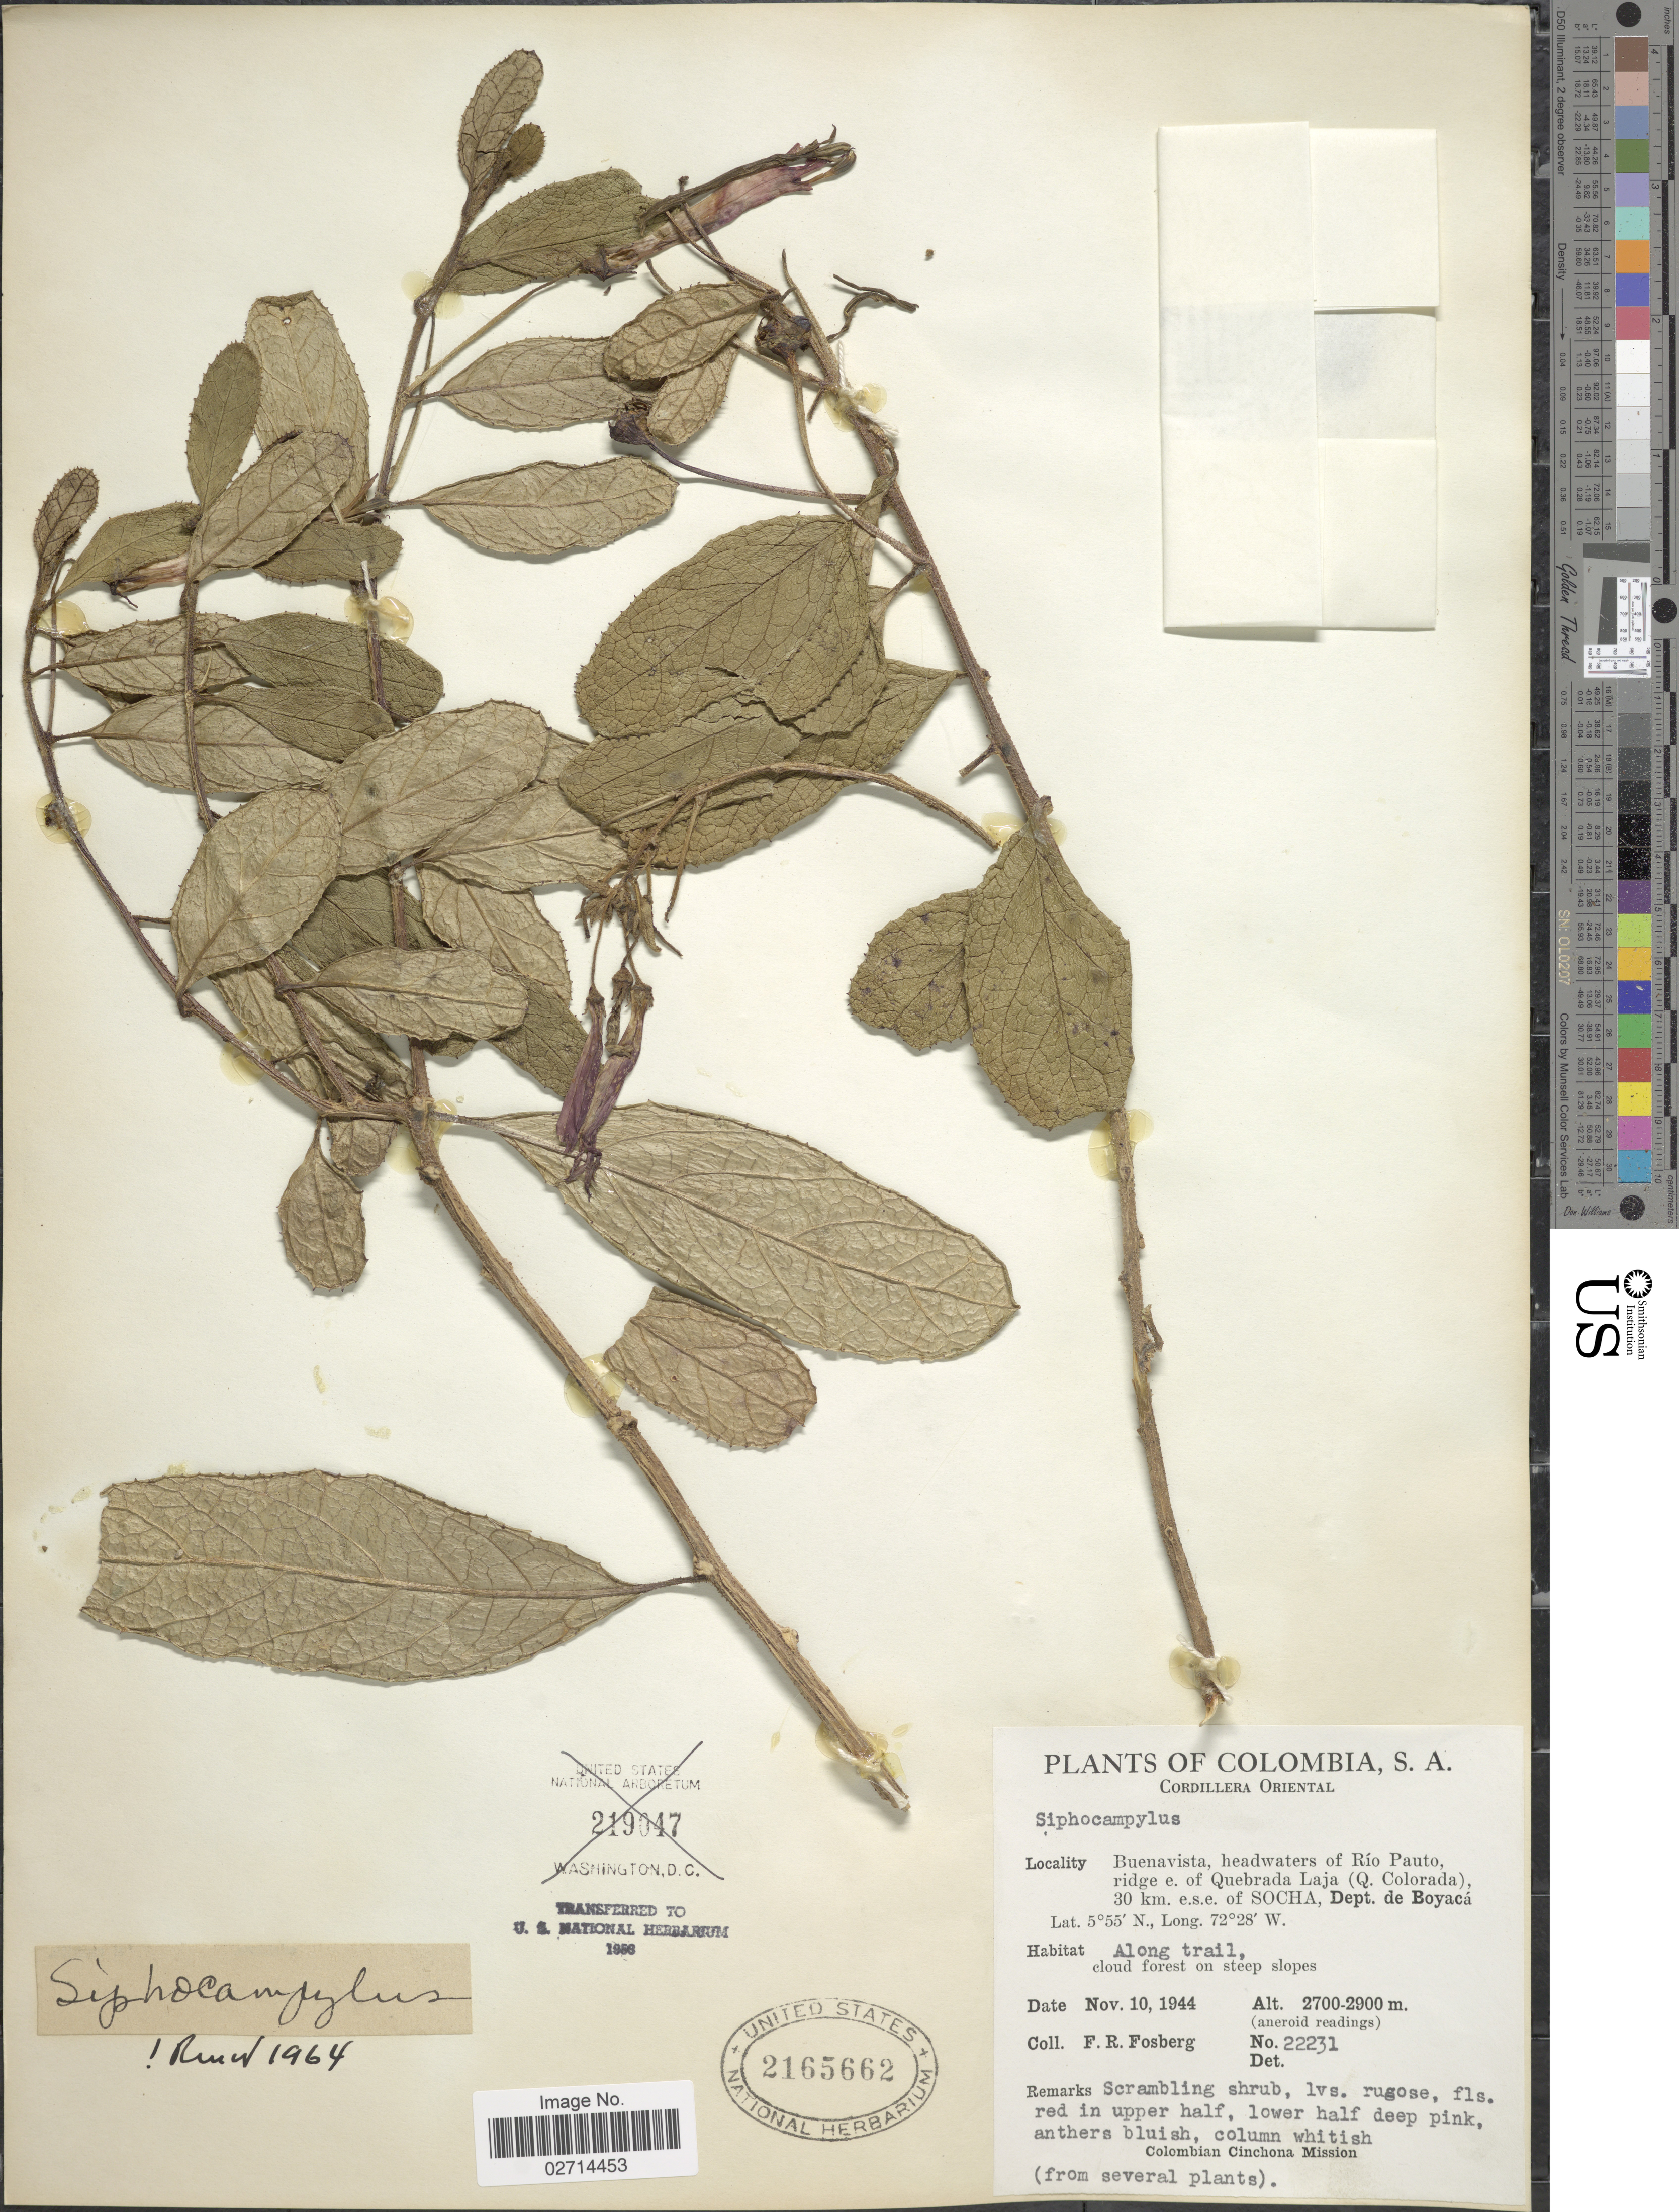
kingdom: Plantae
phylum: Tracheophyta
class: Magnoliopsida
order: Asterales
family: Campanulaceae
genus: Siphocampylus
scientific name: Siphocampylus sp.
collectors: F. R. Fosberg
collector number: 22231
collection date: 1944-11-10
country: Colombia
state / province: Boyacá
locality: Cordillera Oriental, Buenavista, headwaters of Rio Pauto, ridge e. of Quebrada Laja (Q. Colorada), 30 km e.s.e. of Socha, along trail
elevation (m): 2700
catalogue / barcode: US 2165662